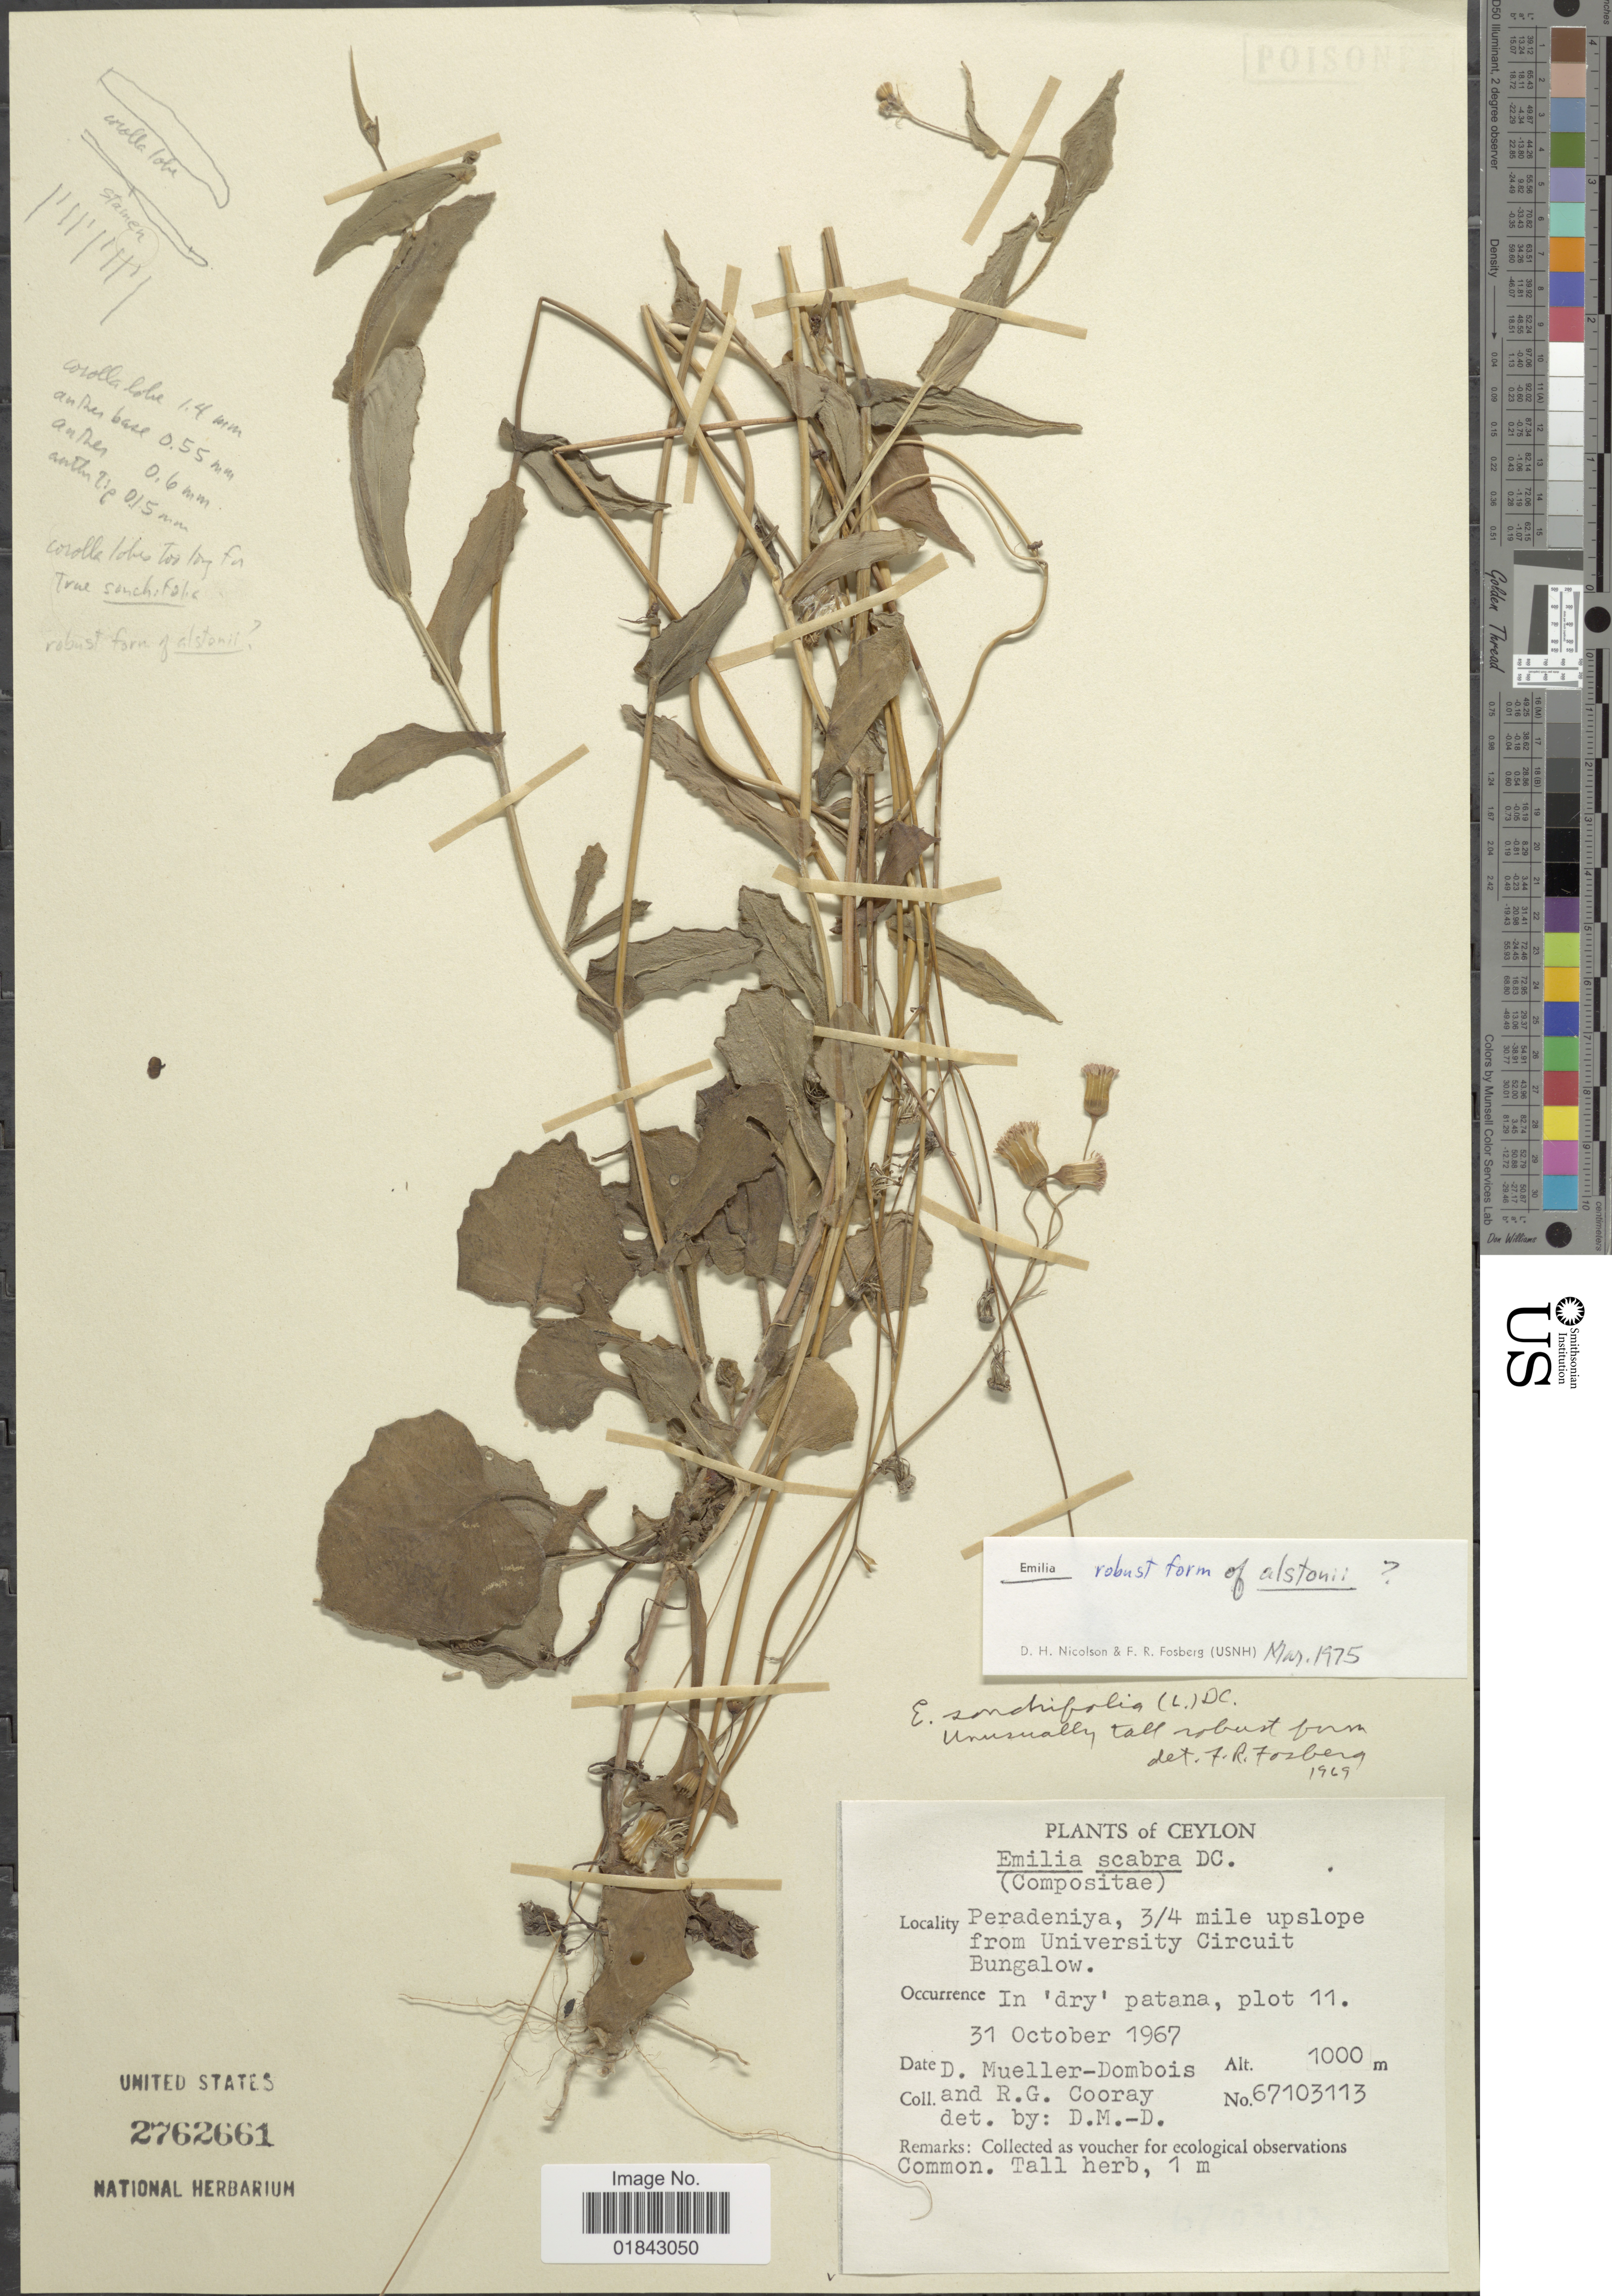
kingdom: Plantae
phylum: Tracheophyta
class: Magnoliopsida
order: Asterales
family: Asteraceae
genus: Emilia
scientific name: Emilia alstonii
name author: Fosberg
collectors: D. Mueller-Dombois & R. Cooray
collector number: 67103113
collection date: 1967-10-31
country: Sri Lanka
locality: Ceylon, Peradeniya, 3/4 mile upslope from University Circuit Bungalow, in 'dry' patana, plot 11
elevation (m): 1000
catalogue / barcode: US 2762661